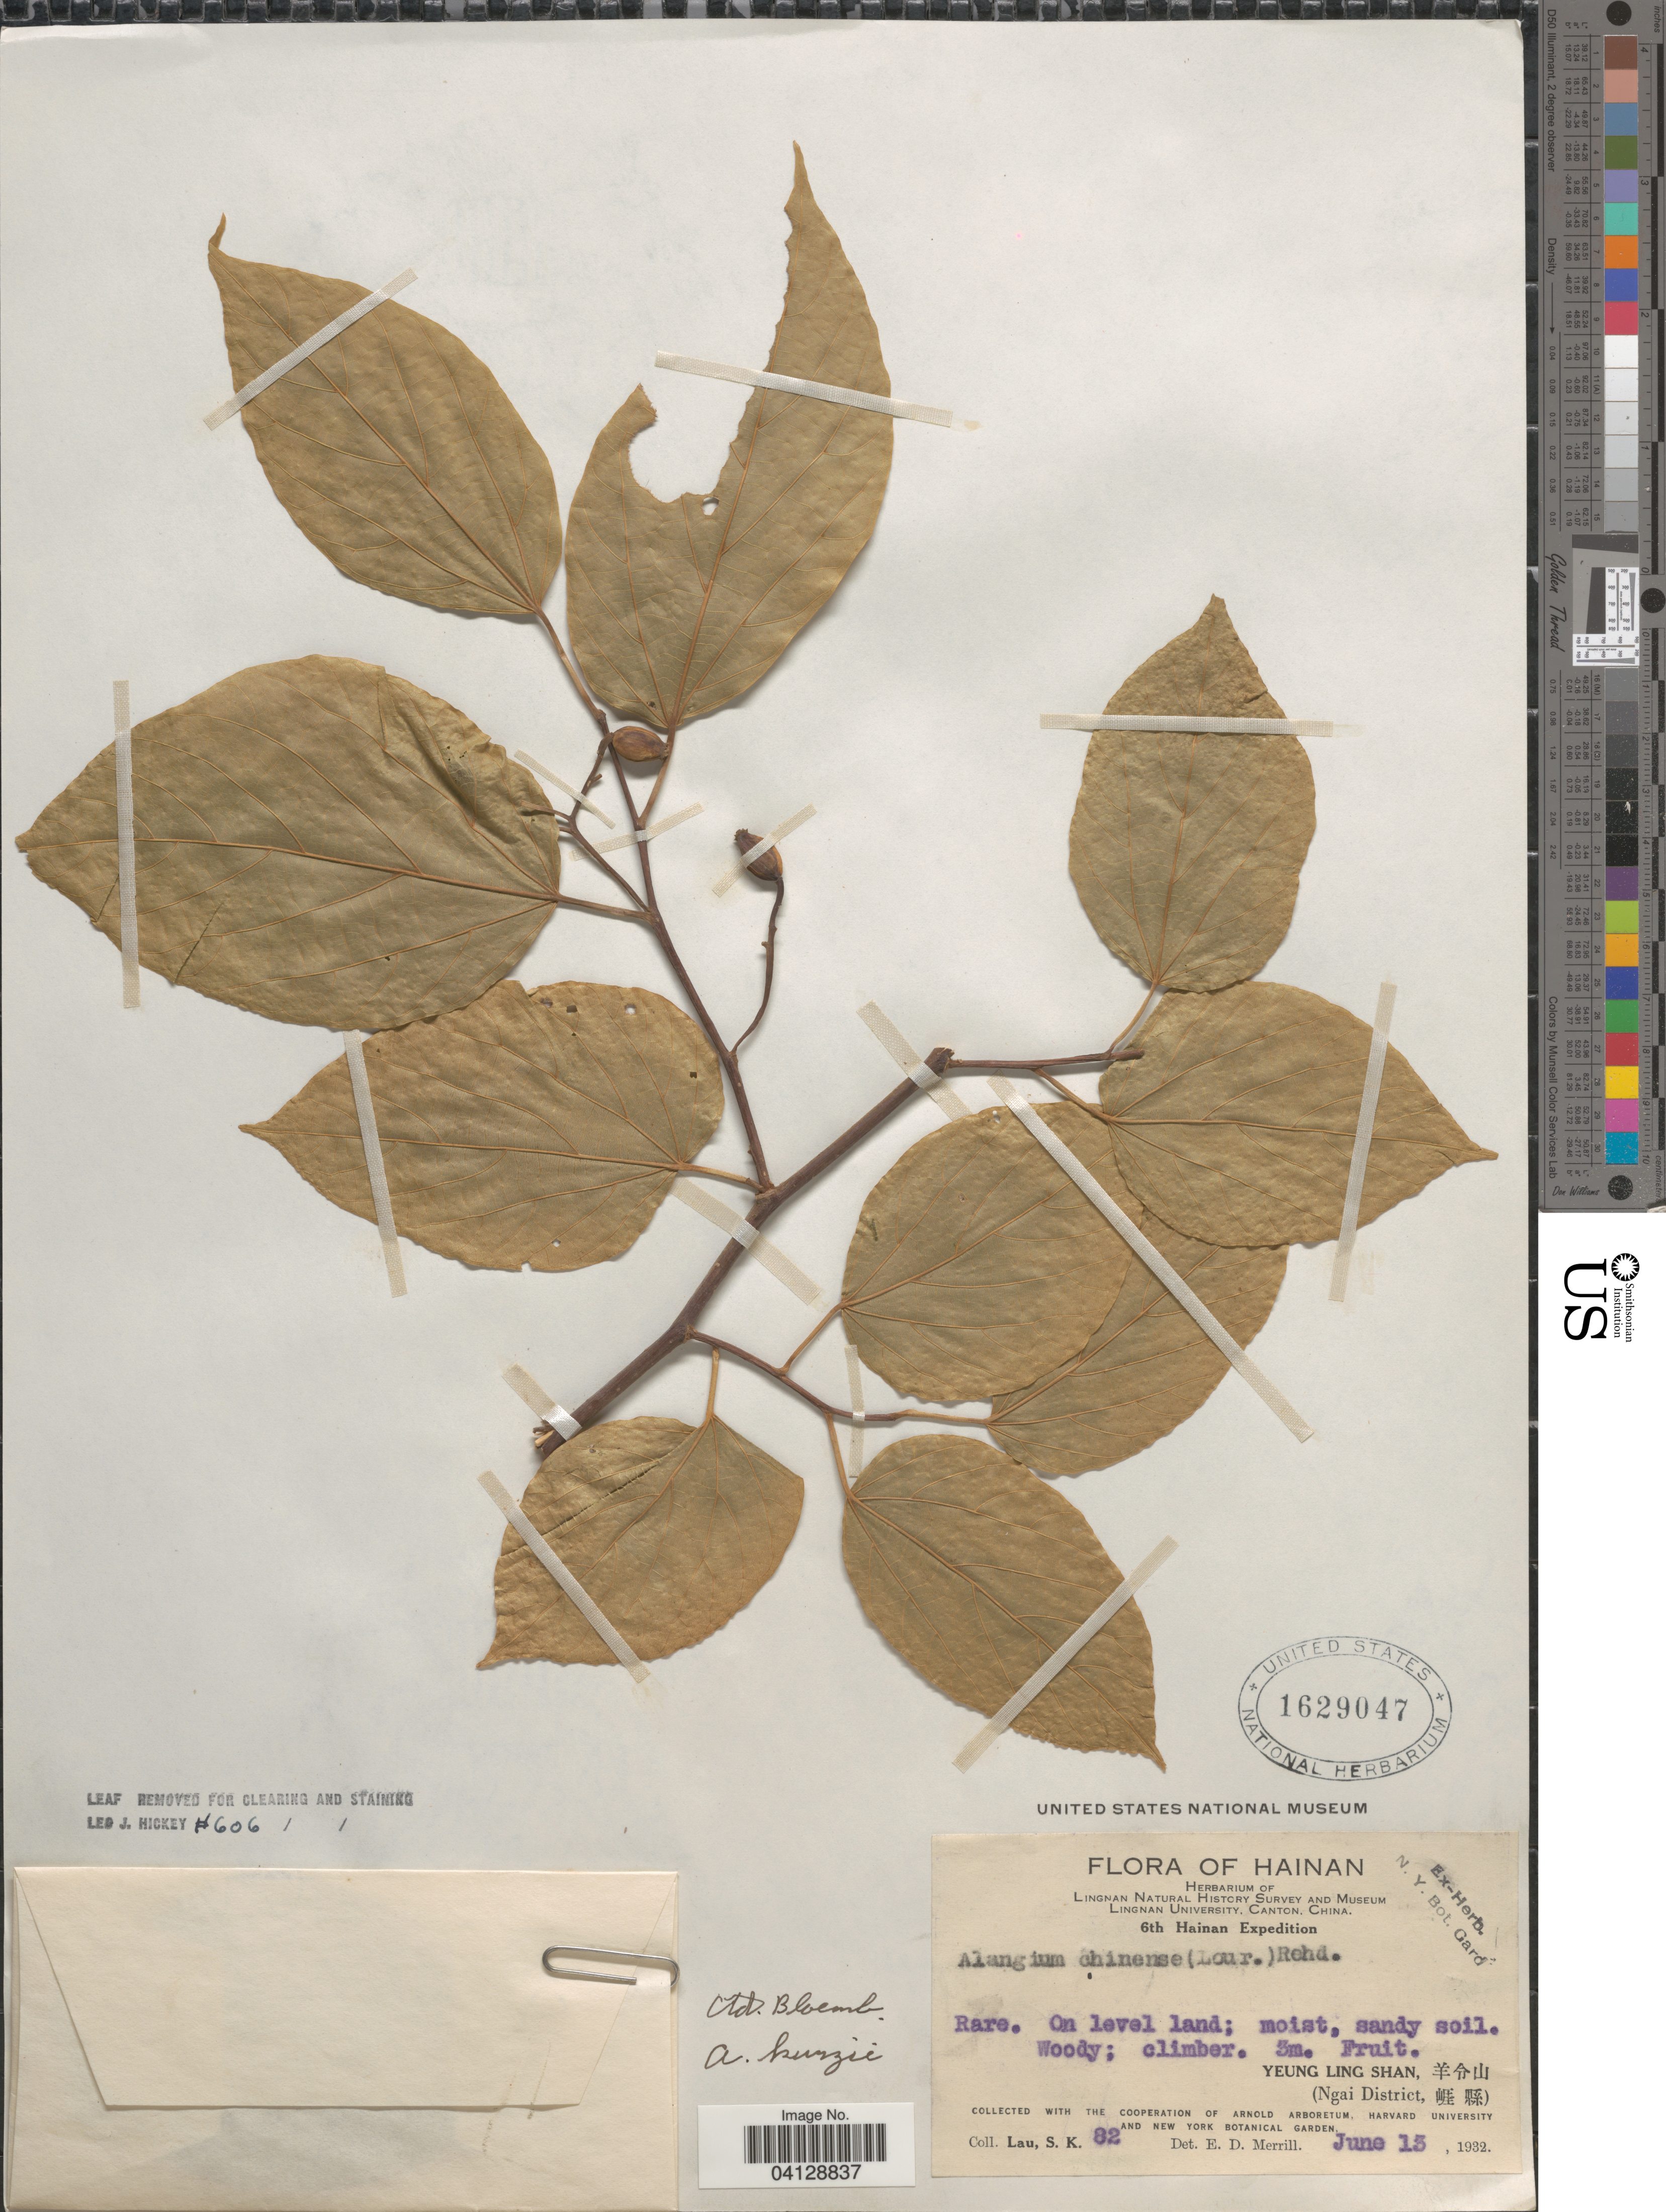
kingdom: Plantae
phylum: Tracheophyta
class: Magnoliopsida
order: Cornales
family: Cornaceae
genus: Alangium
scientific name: Alangium kurzii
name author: Craib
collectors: S. K. Lau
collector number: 82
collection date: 1932-06-13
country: China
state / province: Hainan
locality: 6th Hainan Expedition. Yeung Ling Shan (Ngai District)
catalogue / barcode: US 1629047